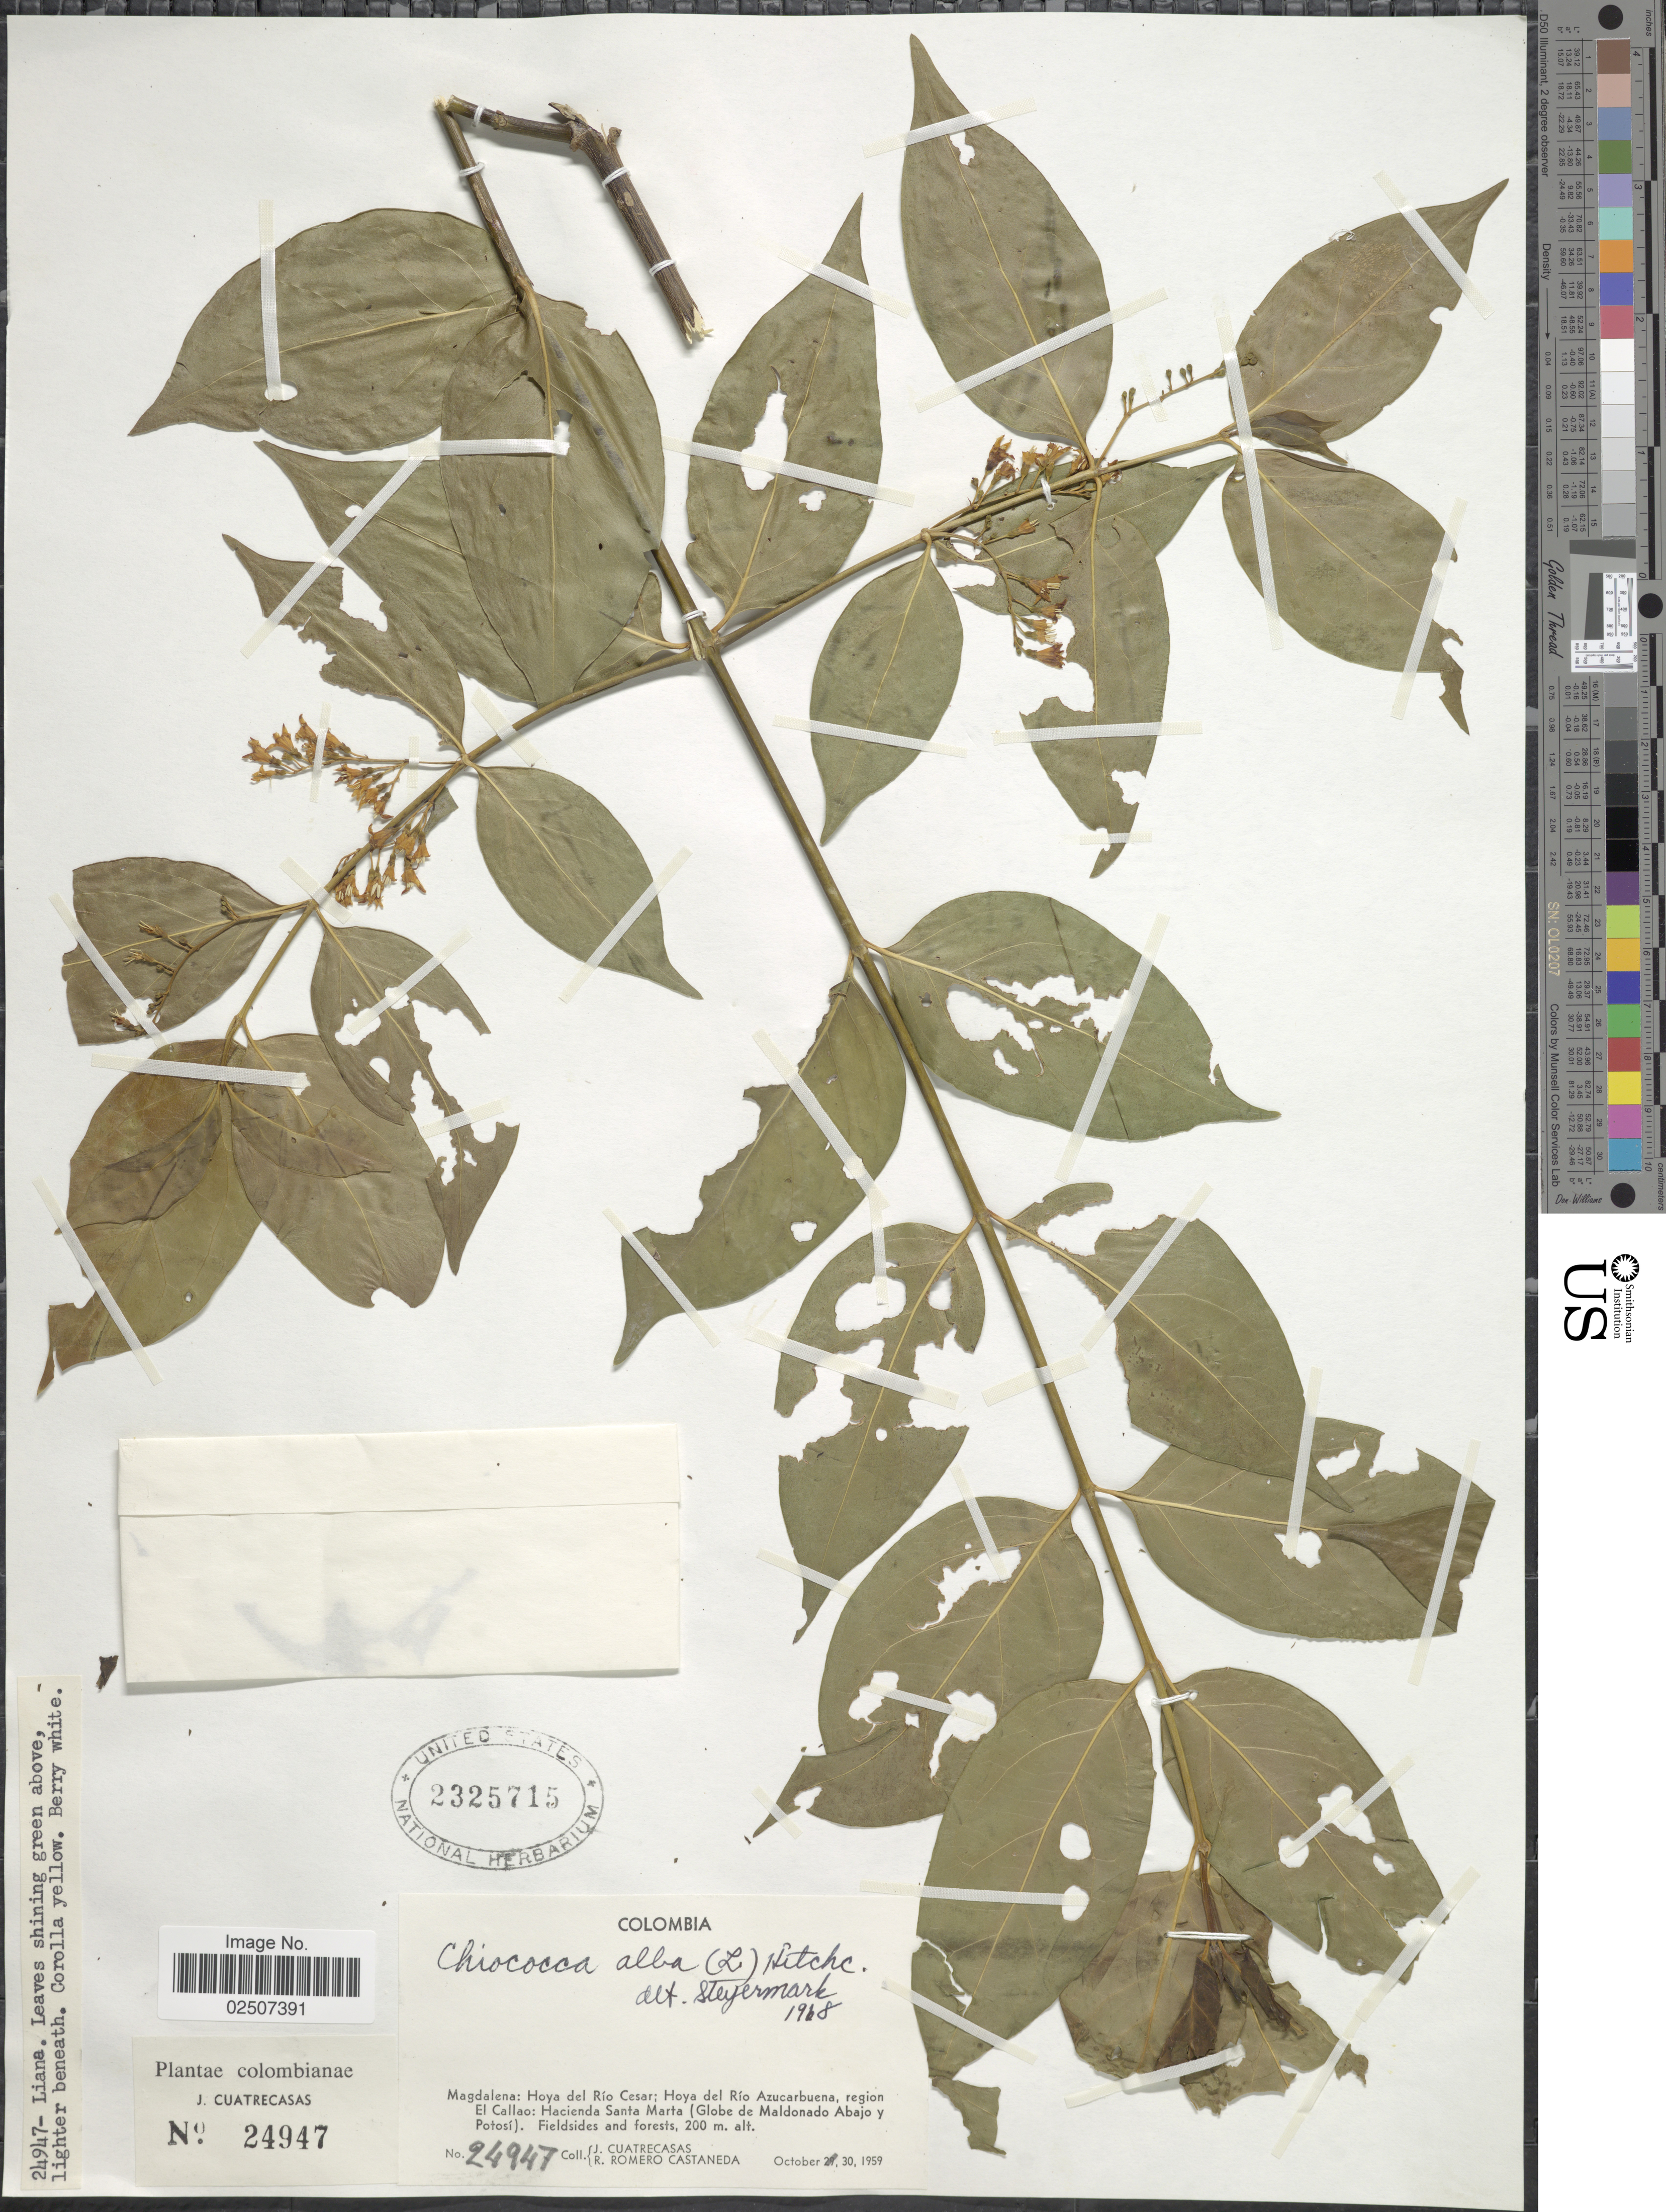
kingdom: Plantae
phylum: Tracheophyta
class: Magnoliopsida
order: Gentianales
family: Rubiaceae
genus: Chiococca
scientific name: Chiococca alba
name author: (L.) Hitchc.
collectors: J. Cuatrecasas & R. Romero Castañeda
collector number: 24947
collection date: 1959-10-30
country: Colombia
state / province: Magdalena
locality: Hoya del Rio Cesar; Hoya del Rio Azucarbuena, region El Callao: Hacienda Santa Marta ( Globe de Maldonado Abajo y Potosi)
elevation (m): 200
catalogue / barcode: US 2325715